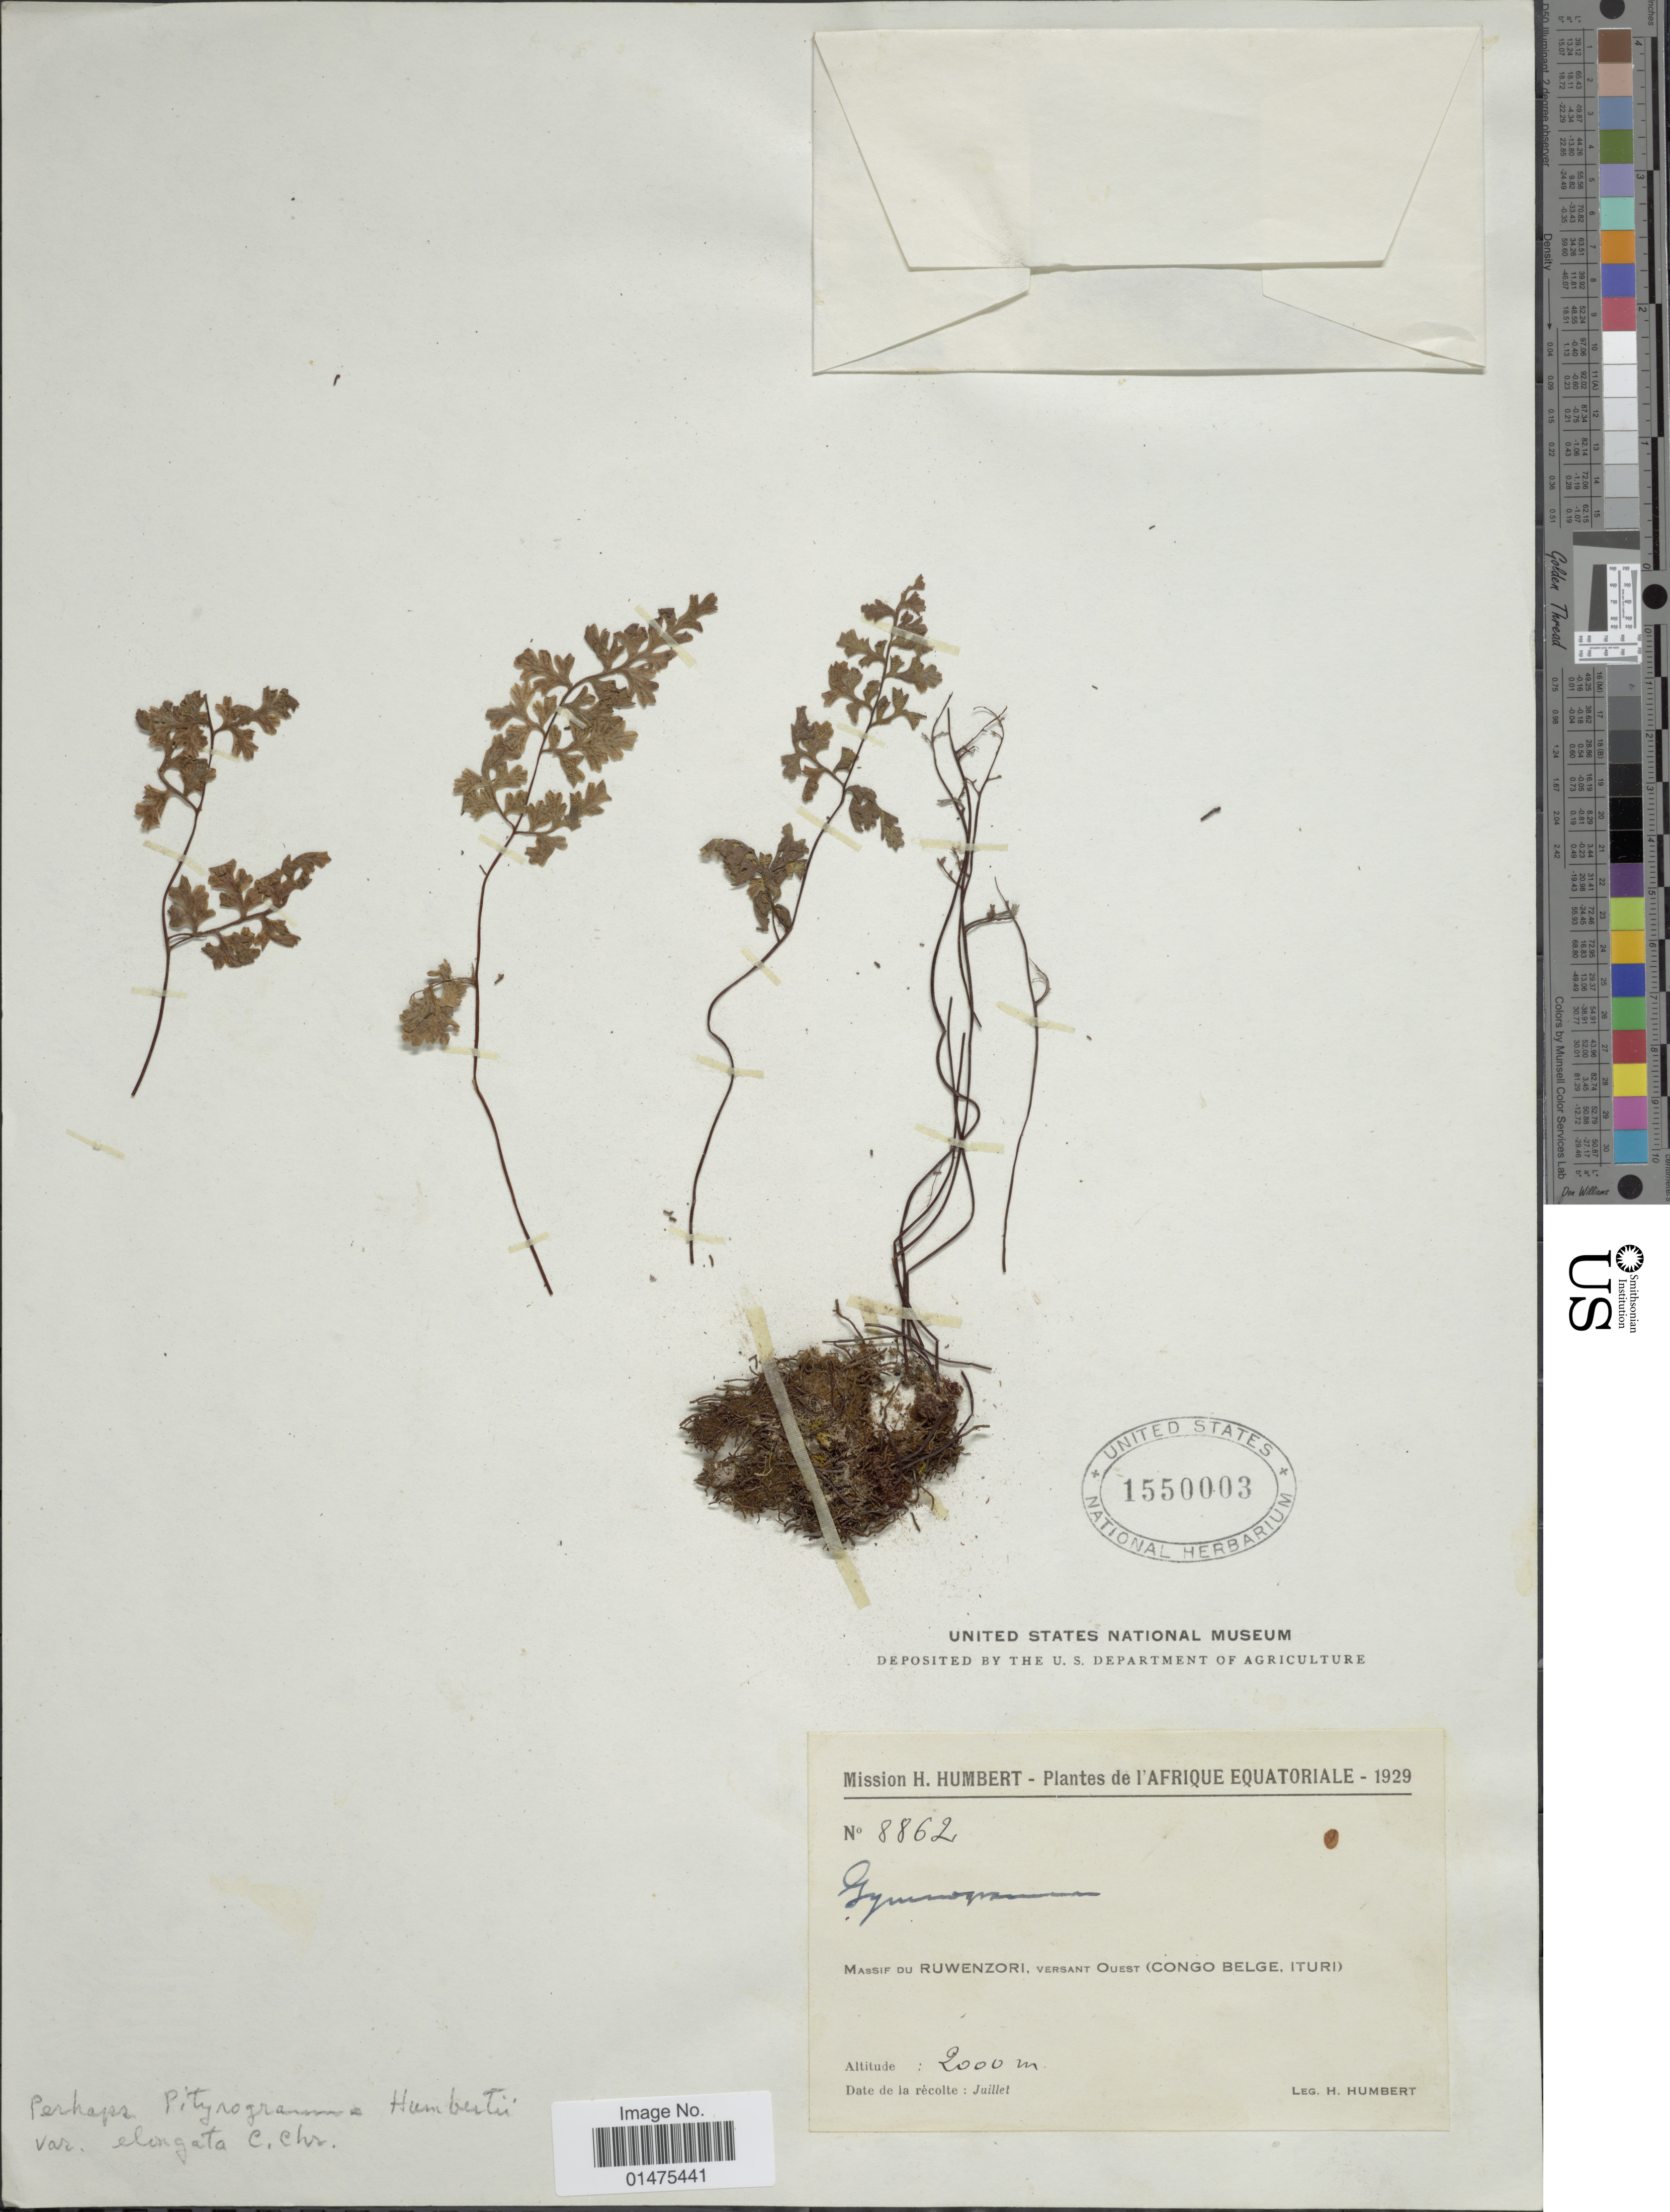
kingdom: Plantae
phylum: Tracheophyta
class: Polypodiopsida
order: Polypodiales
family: Pteridaceae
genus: Pityrogramma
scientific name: Pityrogramma humbertii var. elongata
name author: C. Chr.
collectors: H. Humbert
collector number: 8862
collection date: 1929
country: Congo, Democratic Republic of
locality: Massif du Ruwenzori, versant Ouest (Congo Belge, Ituri)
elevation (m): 2000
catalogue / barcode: US 1550003